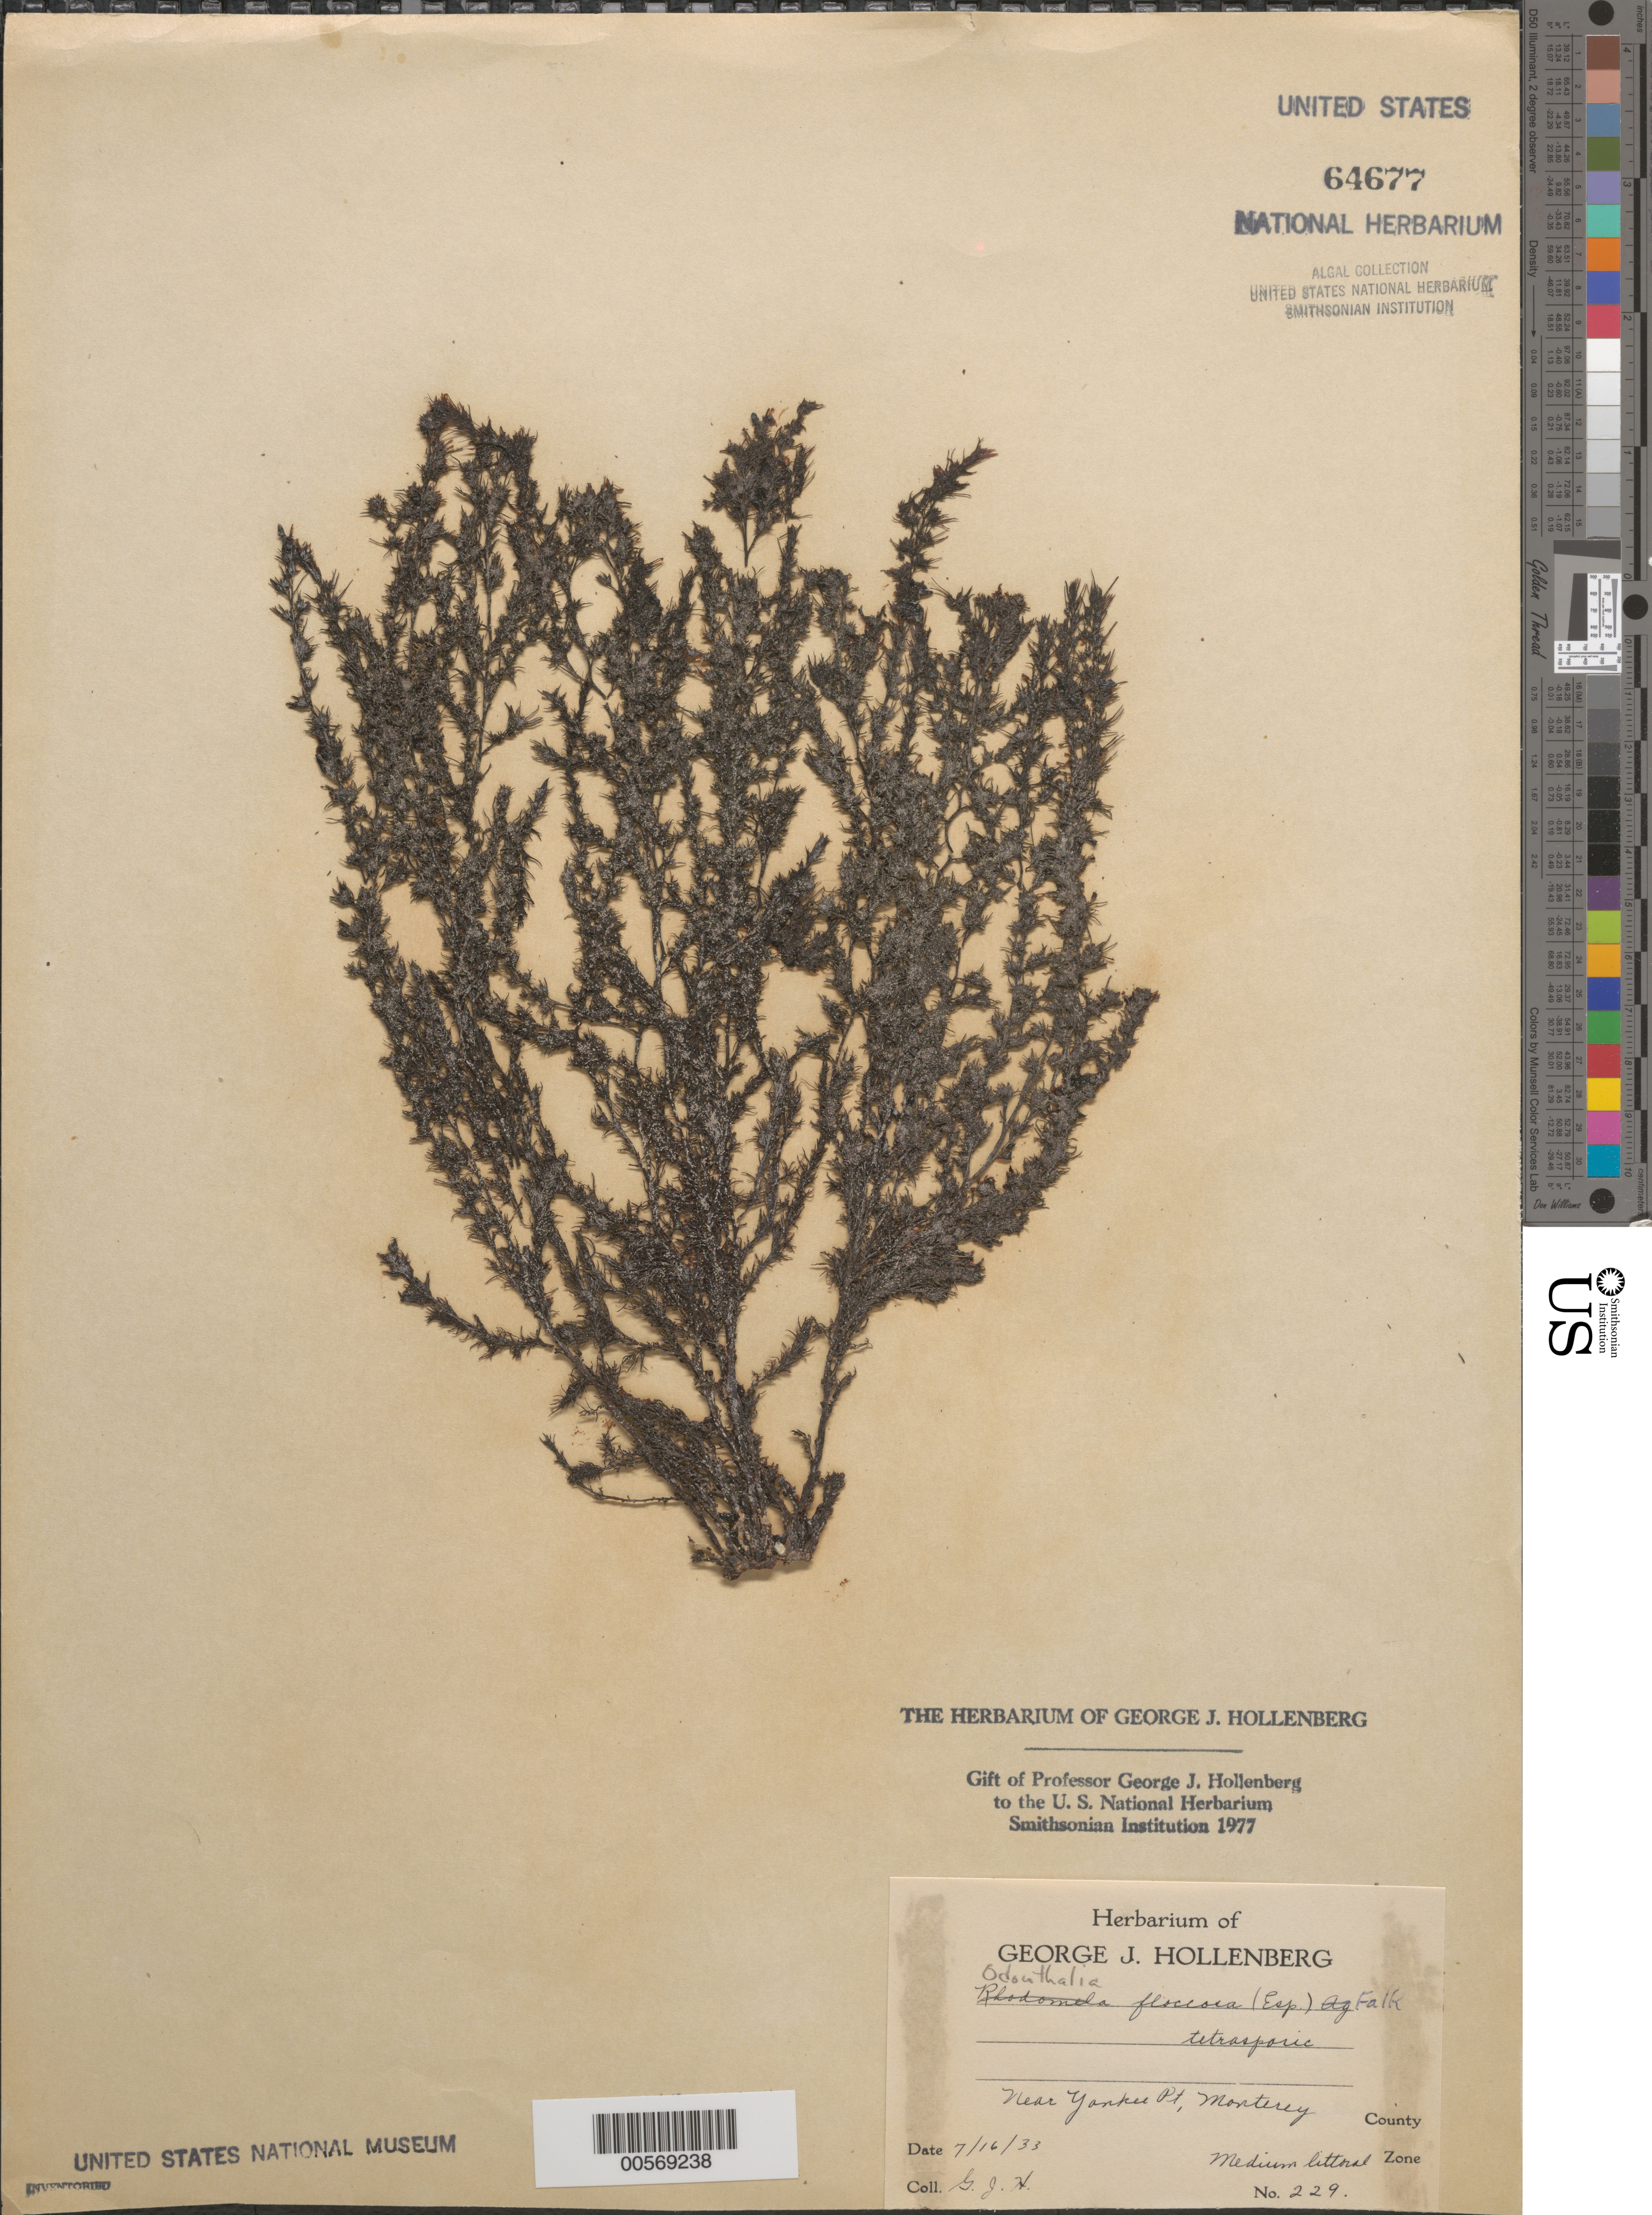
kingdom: Plantae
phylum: Rhodophyta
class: Florideophyceae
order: Ceramiales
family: Rhodomelaceae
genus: Odonthalia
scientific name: Odonthalia floccosa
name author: (Esper) Falkenb.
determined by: Hollenberg, George J.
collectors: G. Hollenberg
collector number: GJH 229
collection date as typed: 16 Jul 1933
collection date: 1933-07-16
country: United States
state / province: California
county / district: Monterey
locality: Near Yankee Point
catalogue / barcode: US 64677